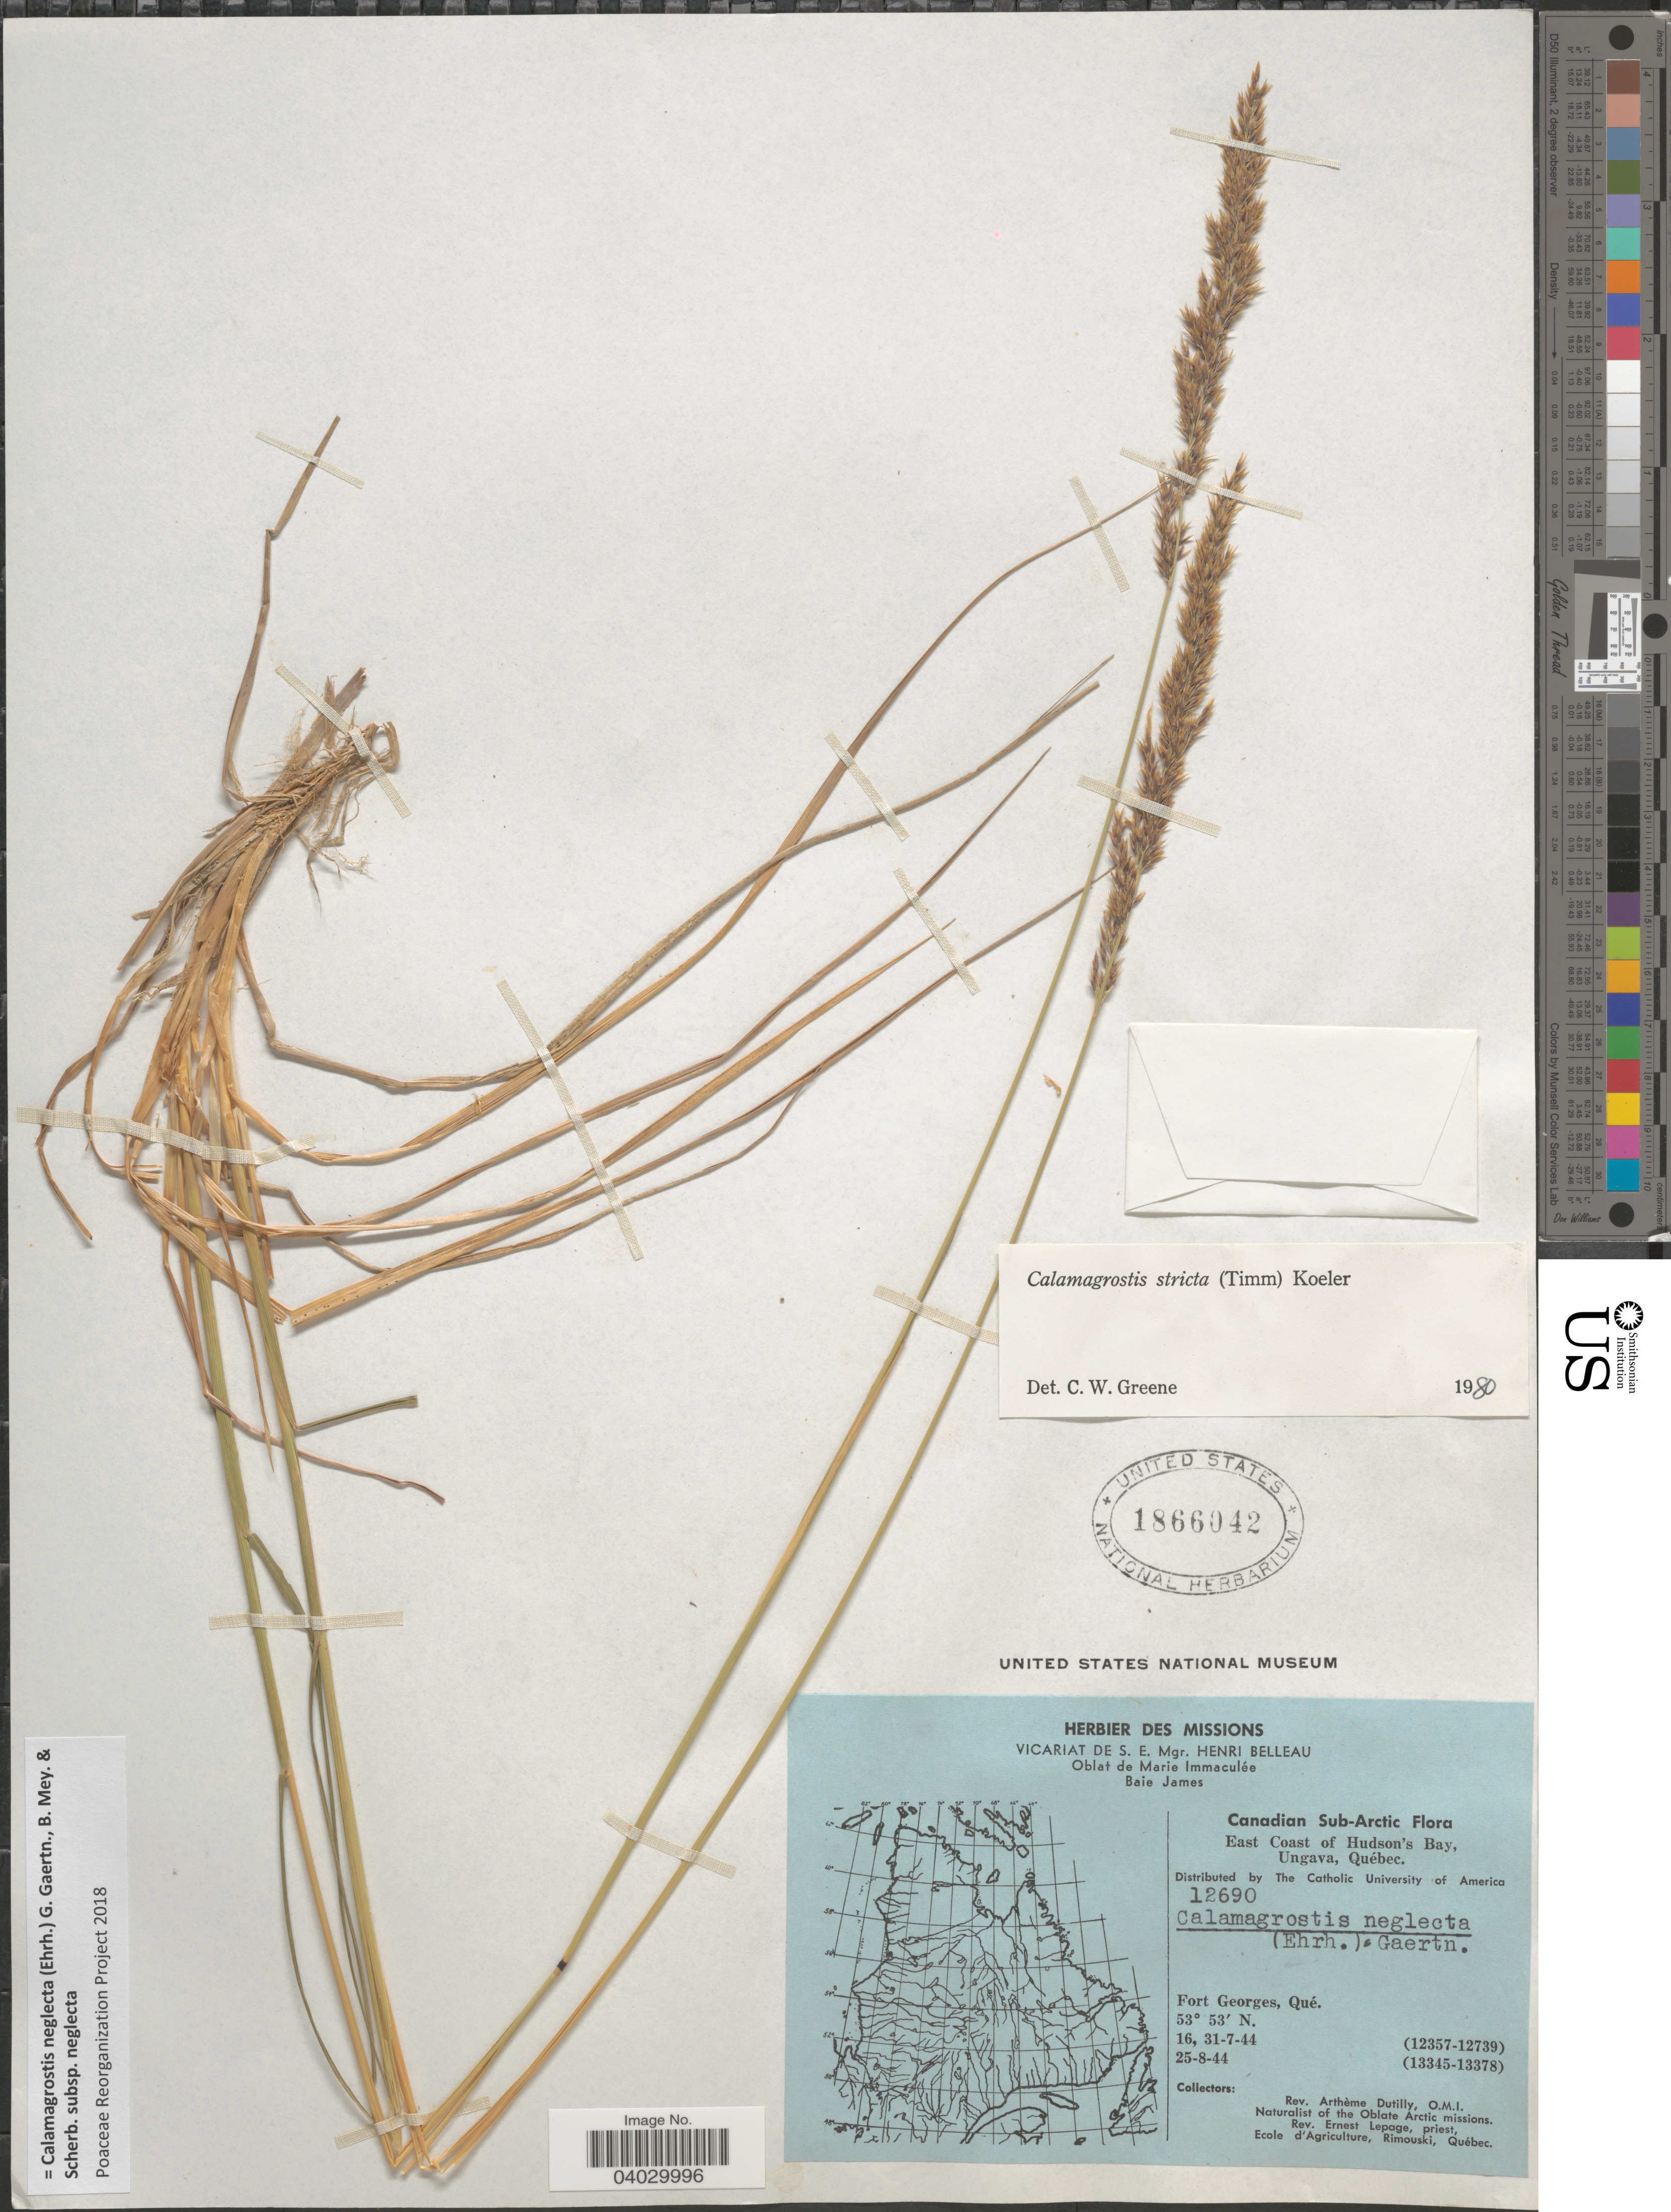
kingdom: Plantae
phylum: Tracheophyta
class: Liliopsida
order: Poales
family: Poaceae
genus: Calamagrostis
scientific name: Calamagrostis neglecta subsp. neglecta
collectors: A. Dutilly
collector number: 12690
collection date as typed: Transcribed d/m/y: 16/7/44 to 25/8/44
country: Canada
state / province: Quebec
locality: Canadian Sub-Arctic. East Coast of Hudson's Bay, Ungava. Fort Georges.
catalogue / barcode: US 1866042